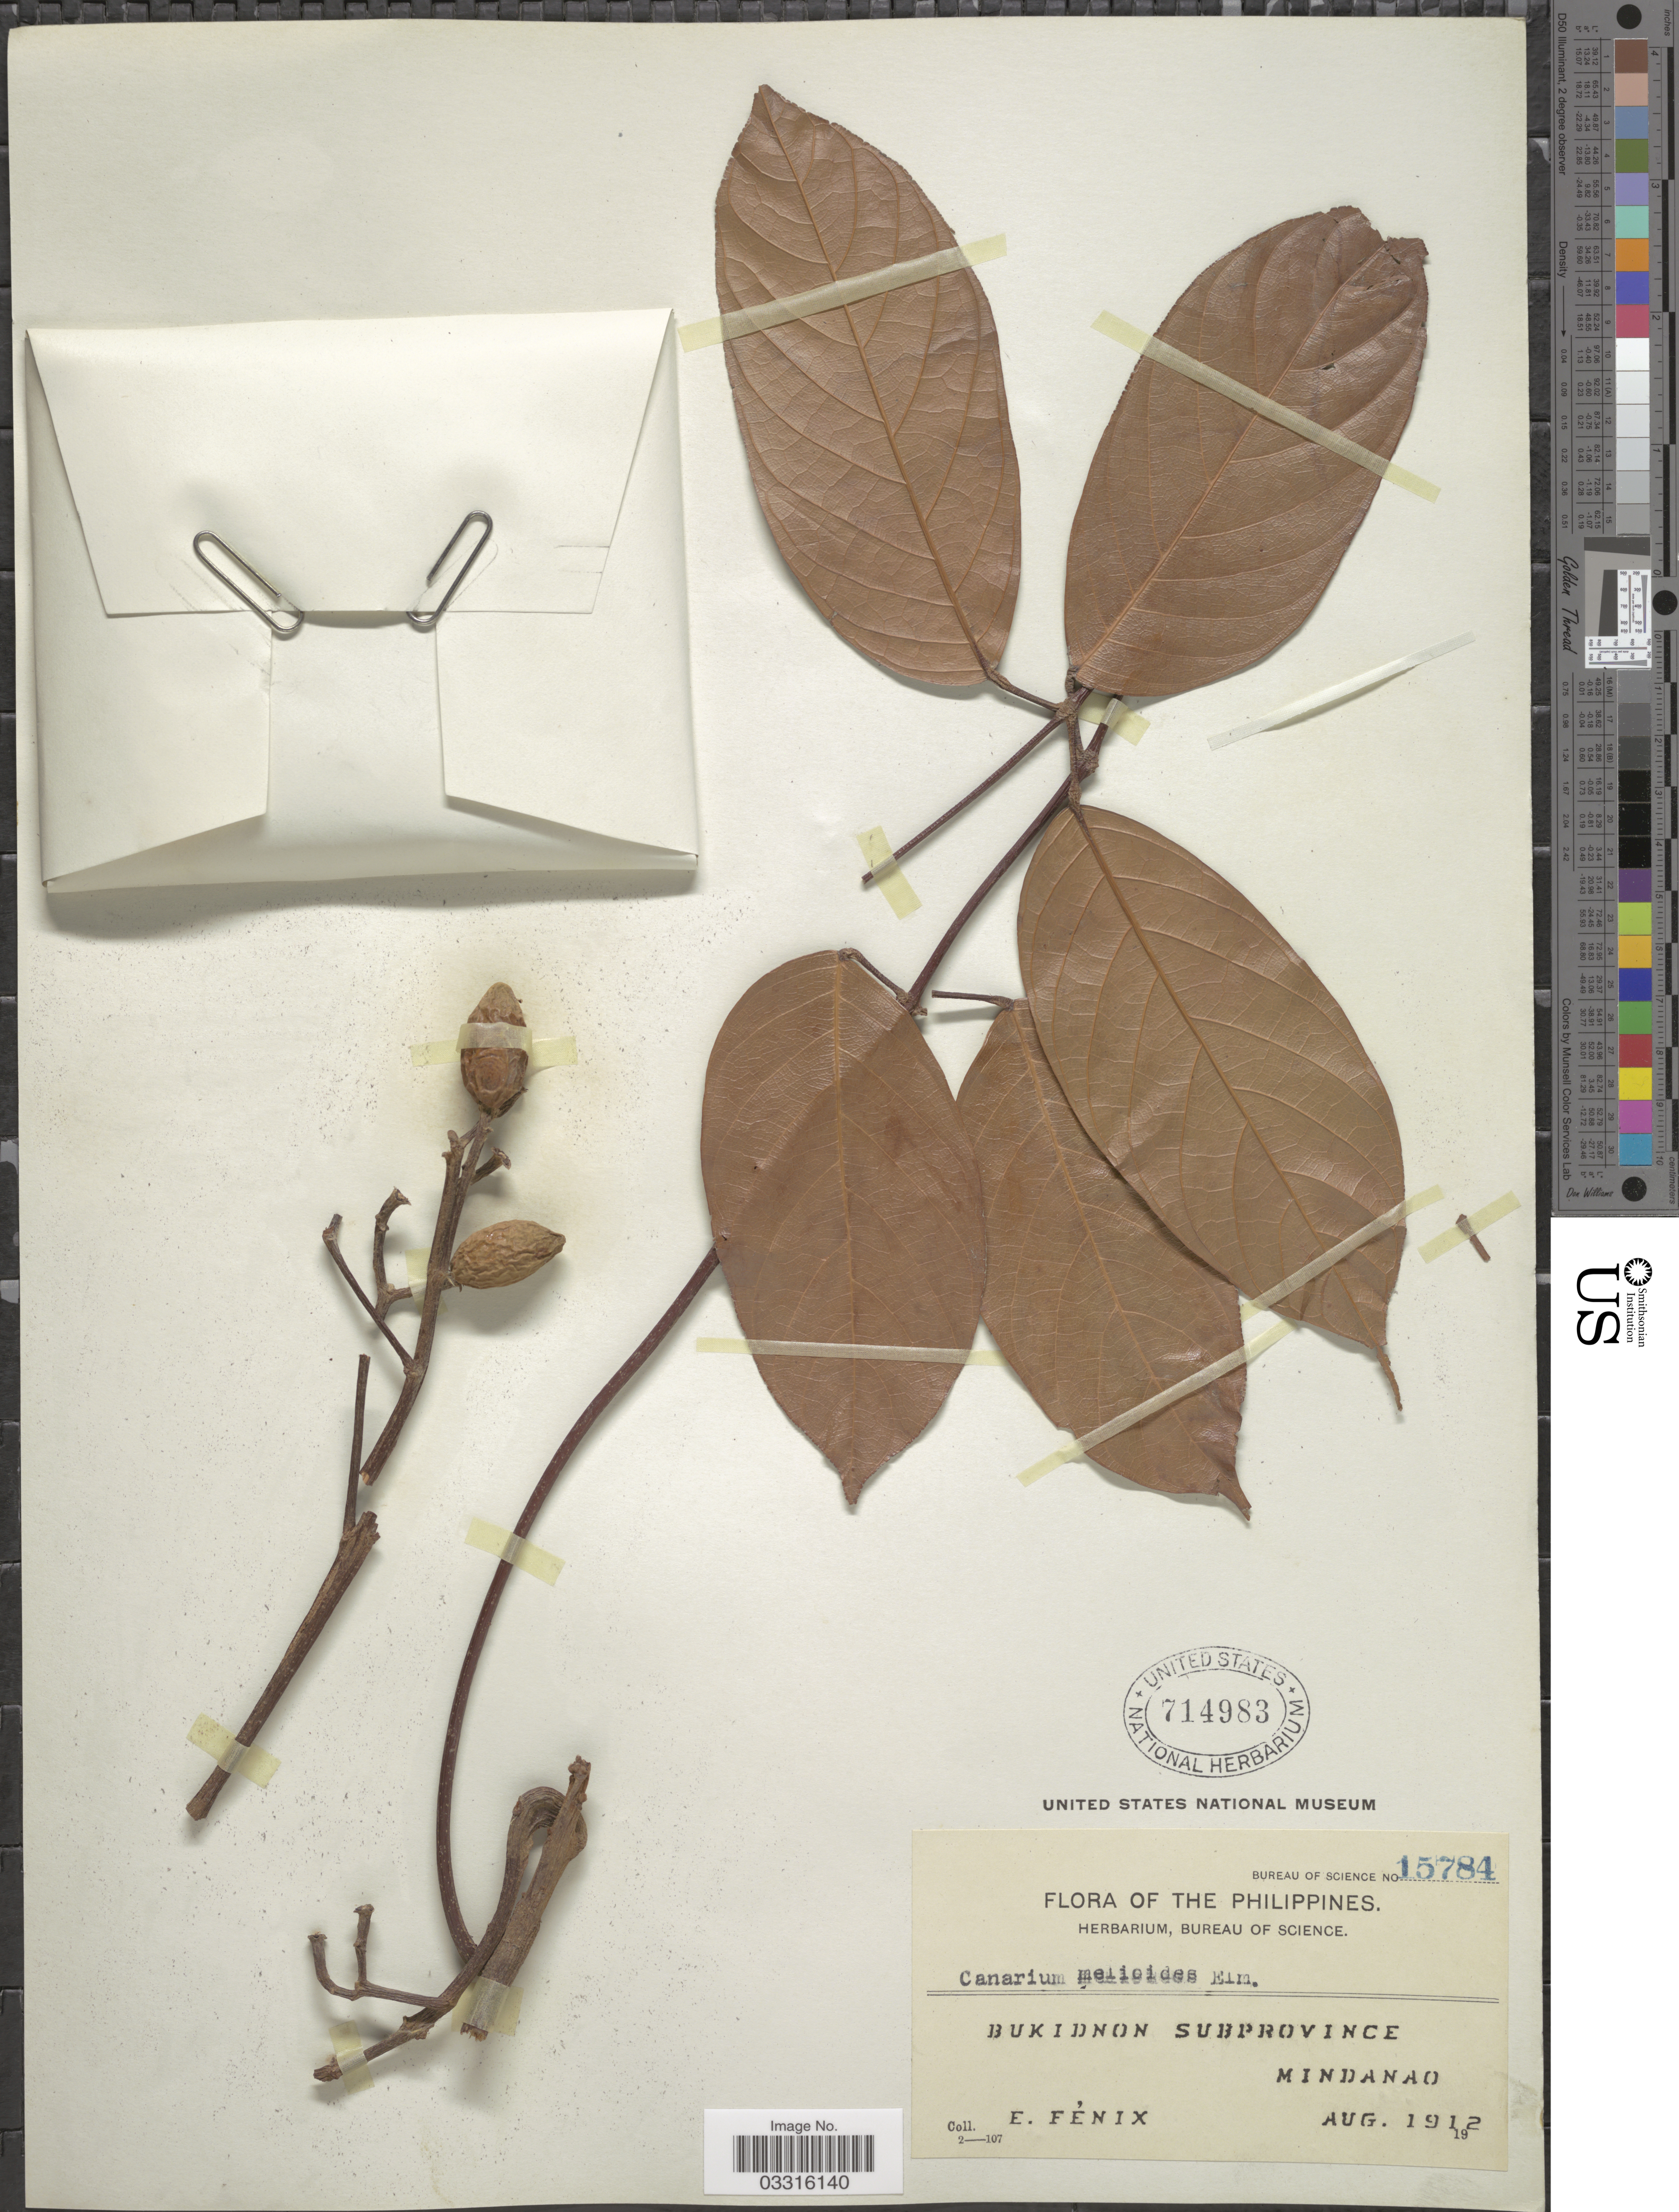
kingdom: Plantae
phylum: Tracheophyta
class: Magnoliopsida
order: Sapindales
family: Burseraceae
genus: Canarium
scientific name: Canarium ovatum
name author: Engl.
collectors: E. Fénix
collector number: Bureau of Science 15784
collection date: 1912-08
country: Philippines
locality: Bukidnon Subprovince, Mindanao.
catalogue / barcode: US 714983